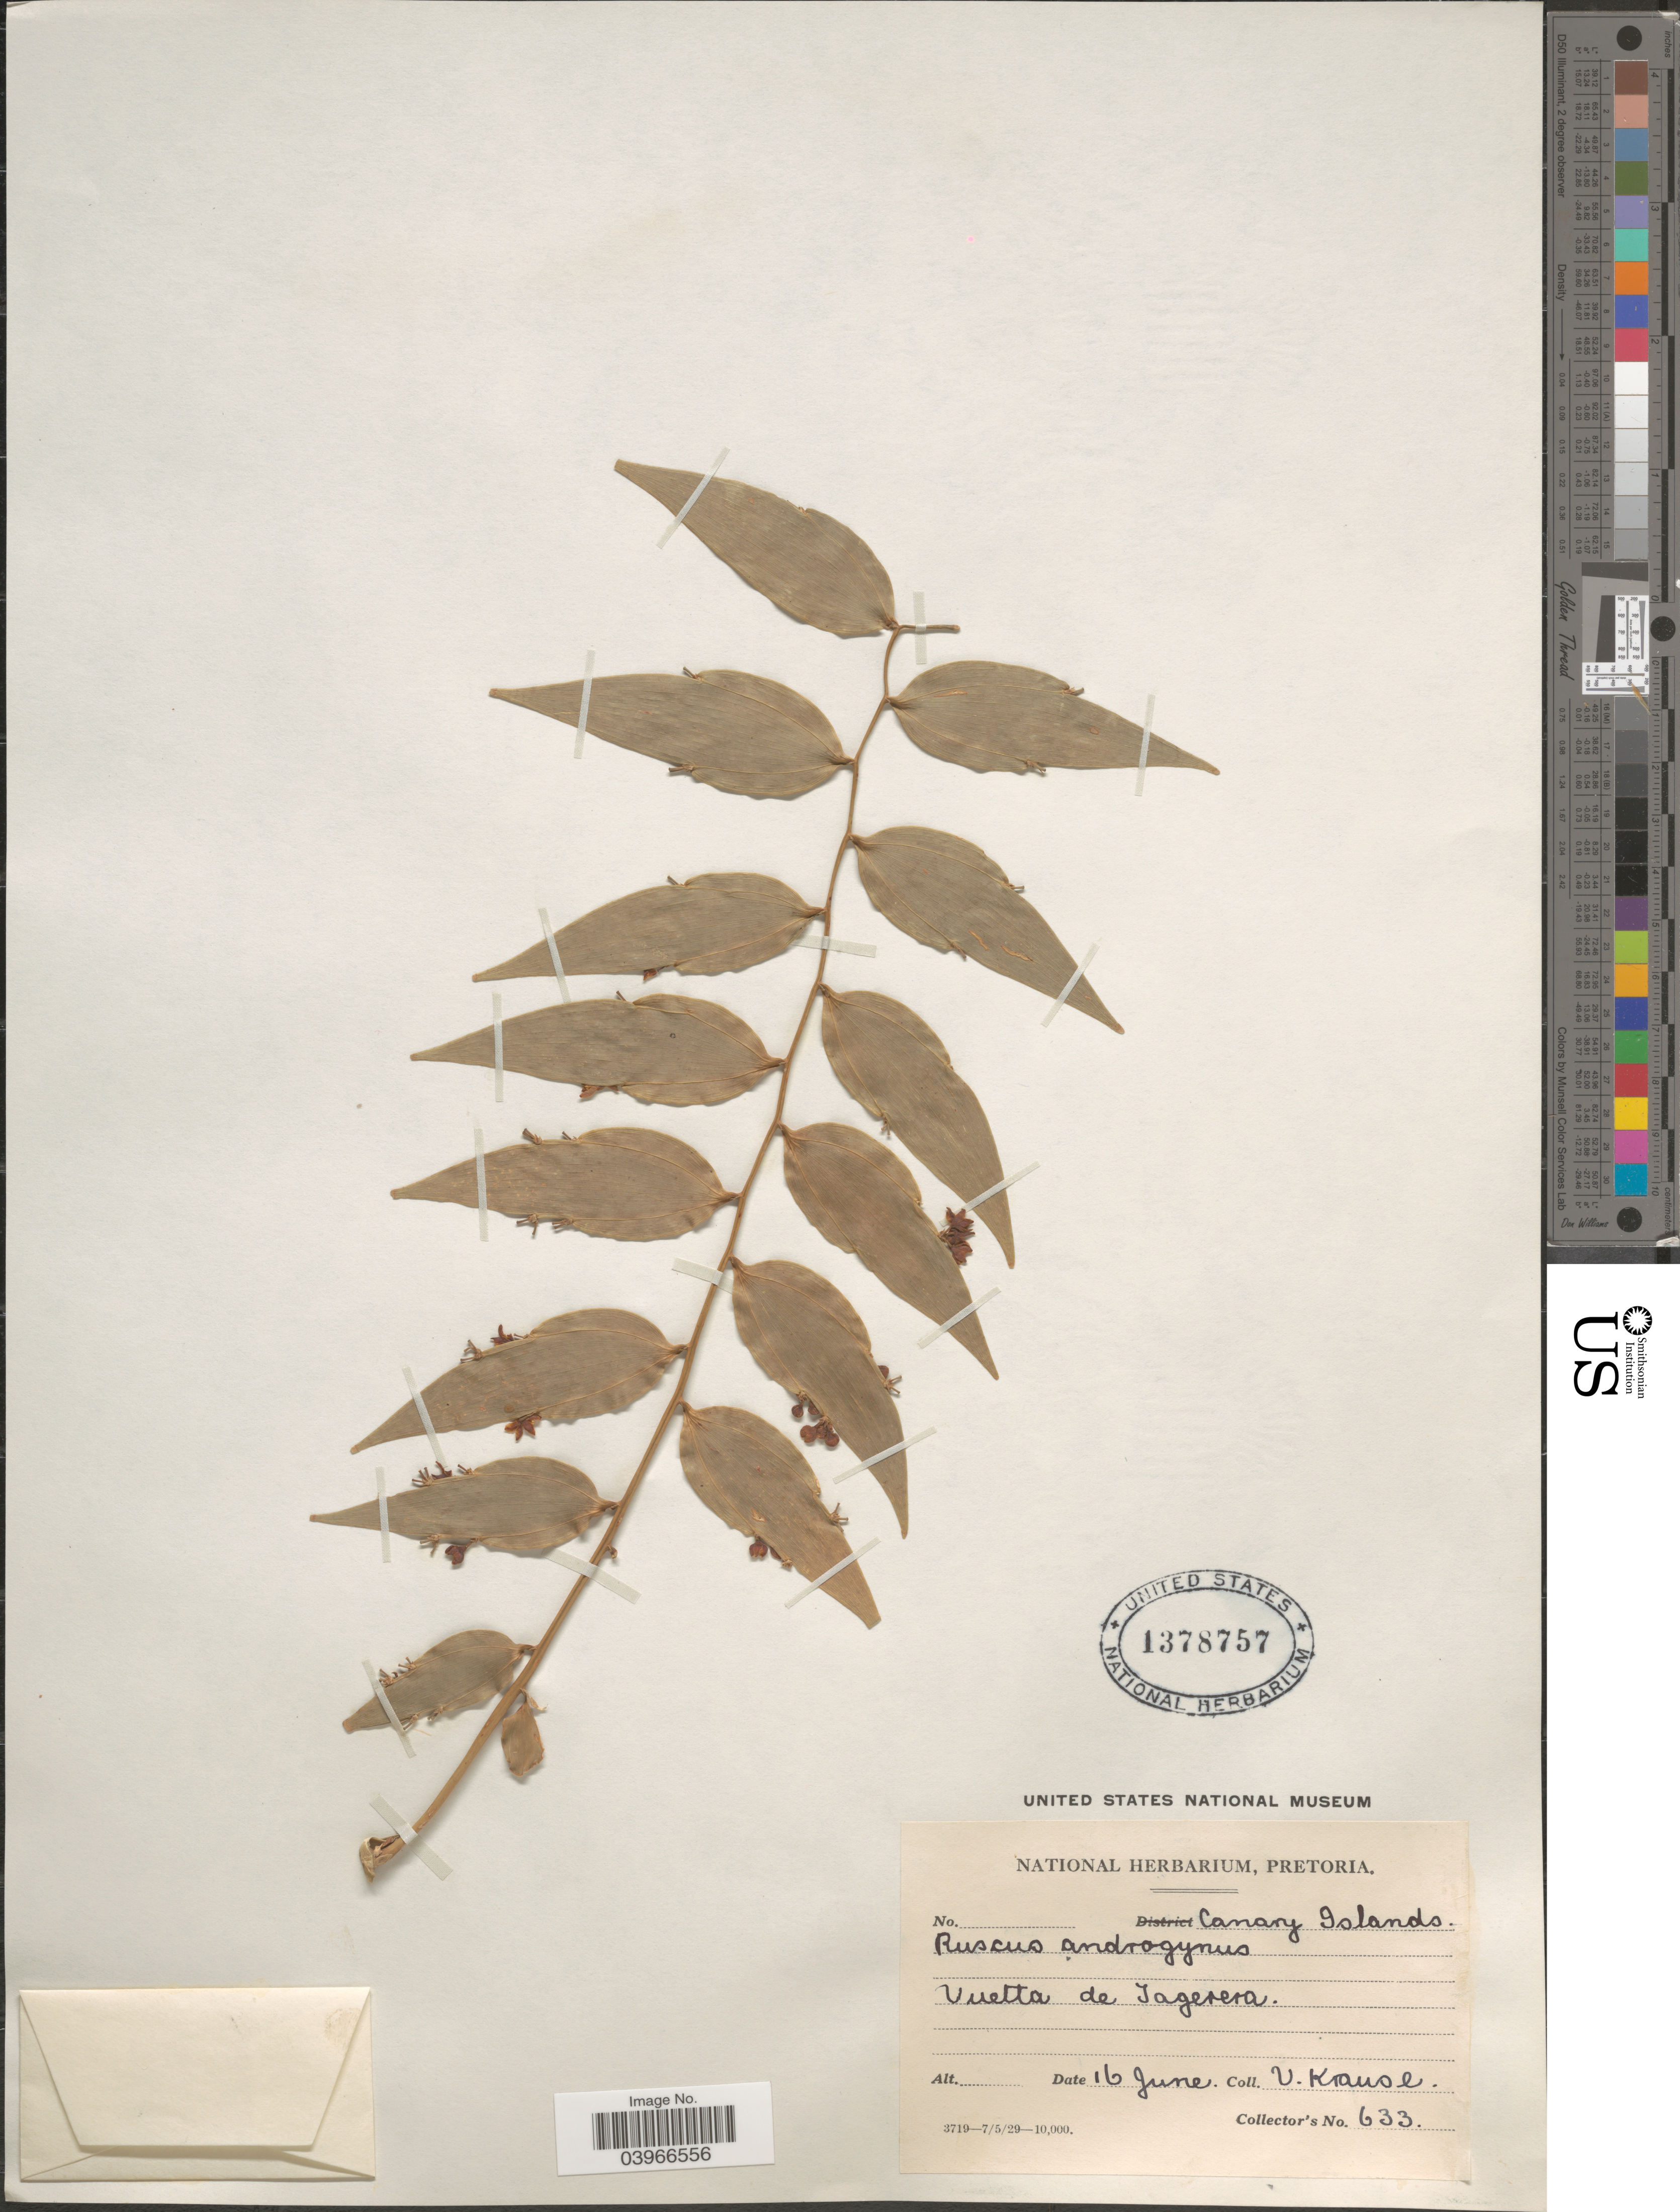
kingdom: Plantae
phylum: Tracheophyta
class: Liliopsida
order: Asparagales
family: Asparagaceae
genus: Ruscus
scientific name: Ruscus androgynus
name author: L.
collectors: V. Krause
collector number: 633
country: Spain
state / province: Canarias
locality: Canary Islands. Vuetta de Jagerera,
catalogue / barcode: US 1378757